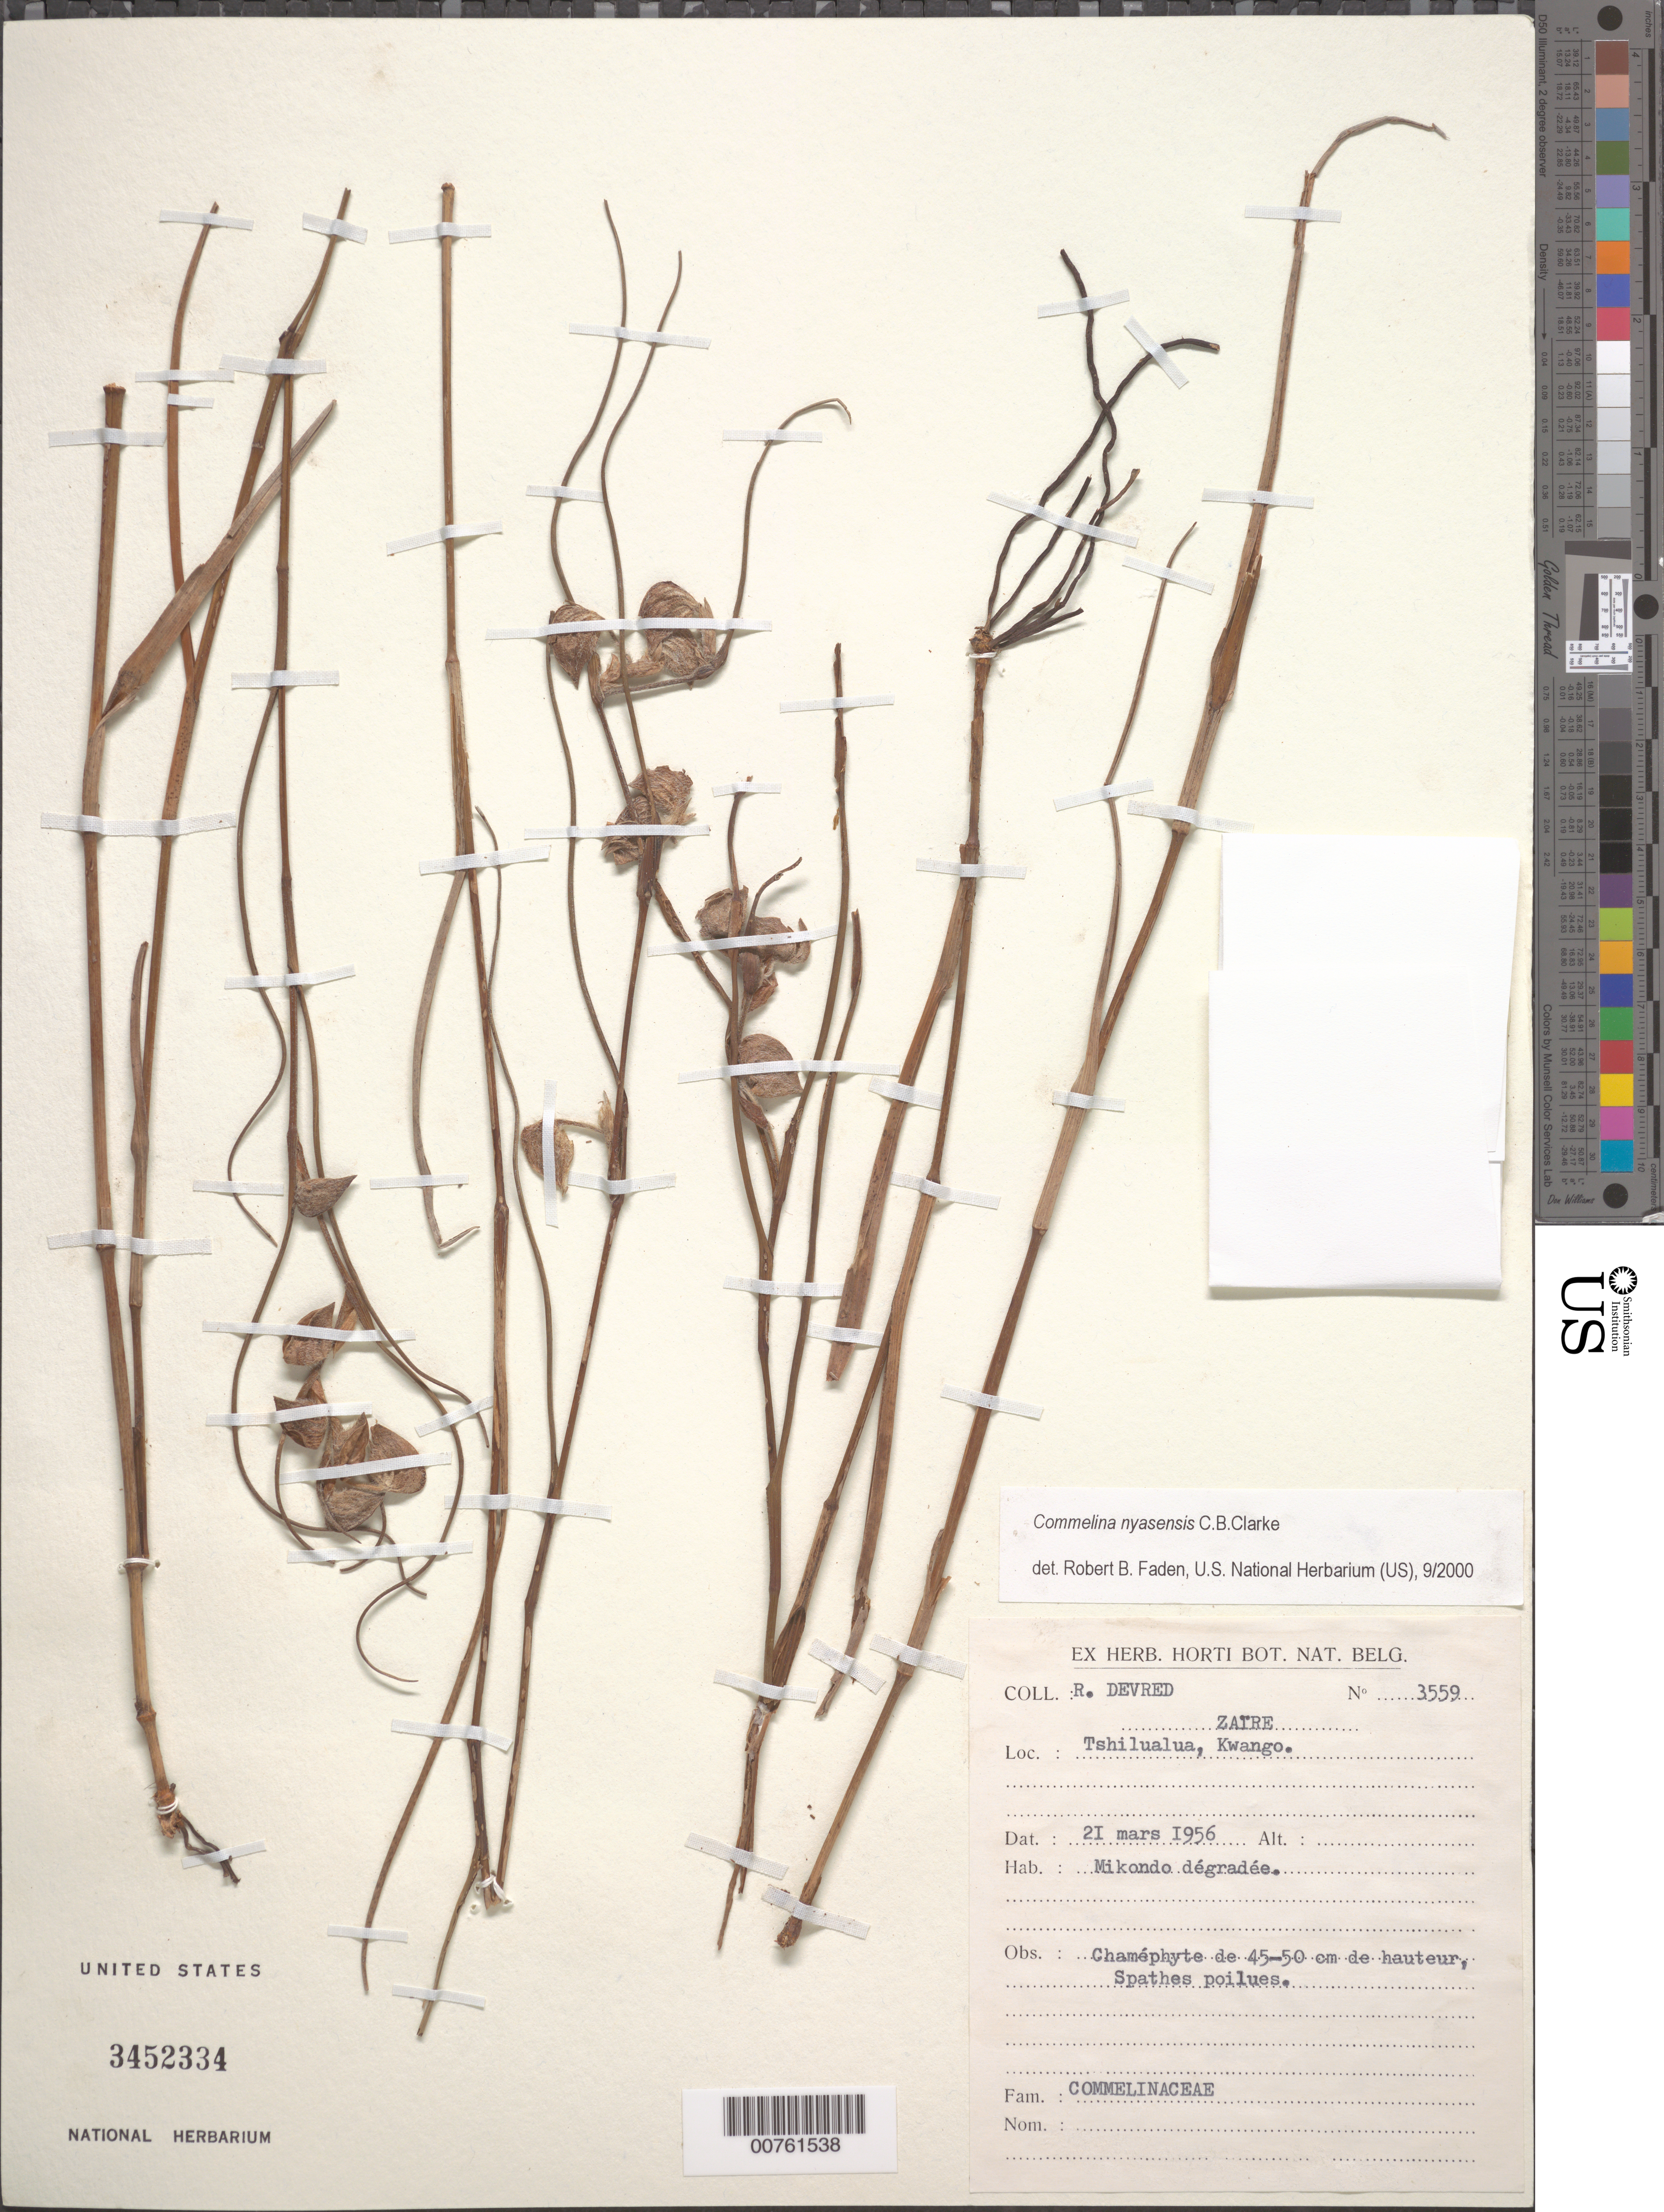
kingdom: Plantae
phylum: Tracheophyta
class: Liliopsida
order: Commelinales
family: Commelinaceae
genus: Commelina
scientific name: Commelina nyasensis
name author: C.B. Clarke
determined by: Faden, Robert B., (US), Smithsonian Institution - National Museum of Natural History (UNITED STATES)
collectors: R. Devred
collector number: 3559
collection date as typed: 21 Mar 1956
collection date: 1956-03-21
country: Congo, Democratic Republic of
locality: Tshilualua, Kwango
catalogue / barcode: US 3452334